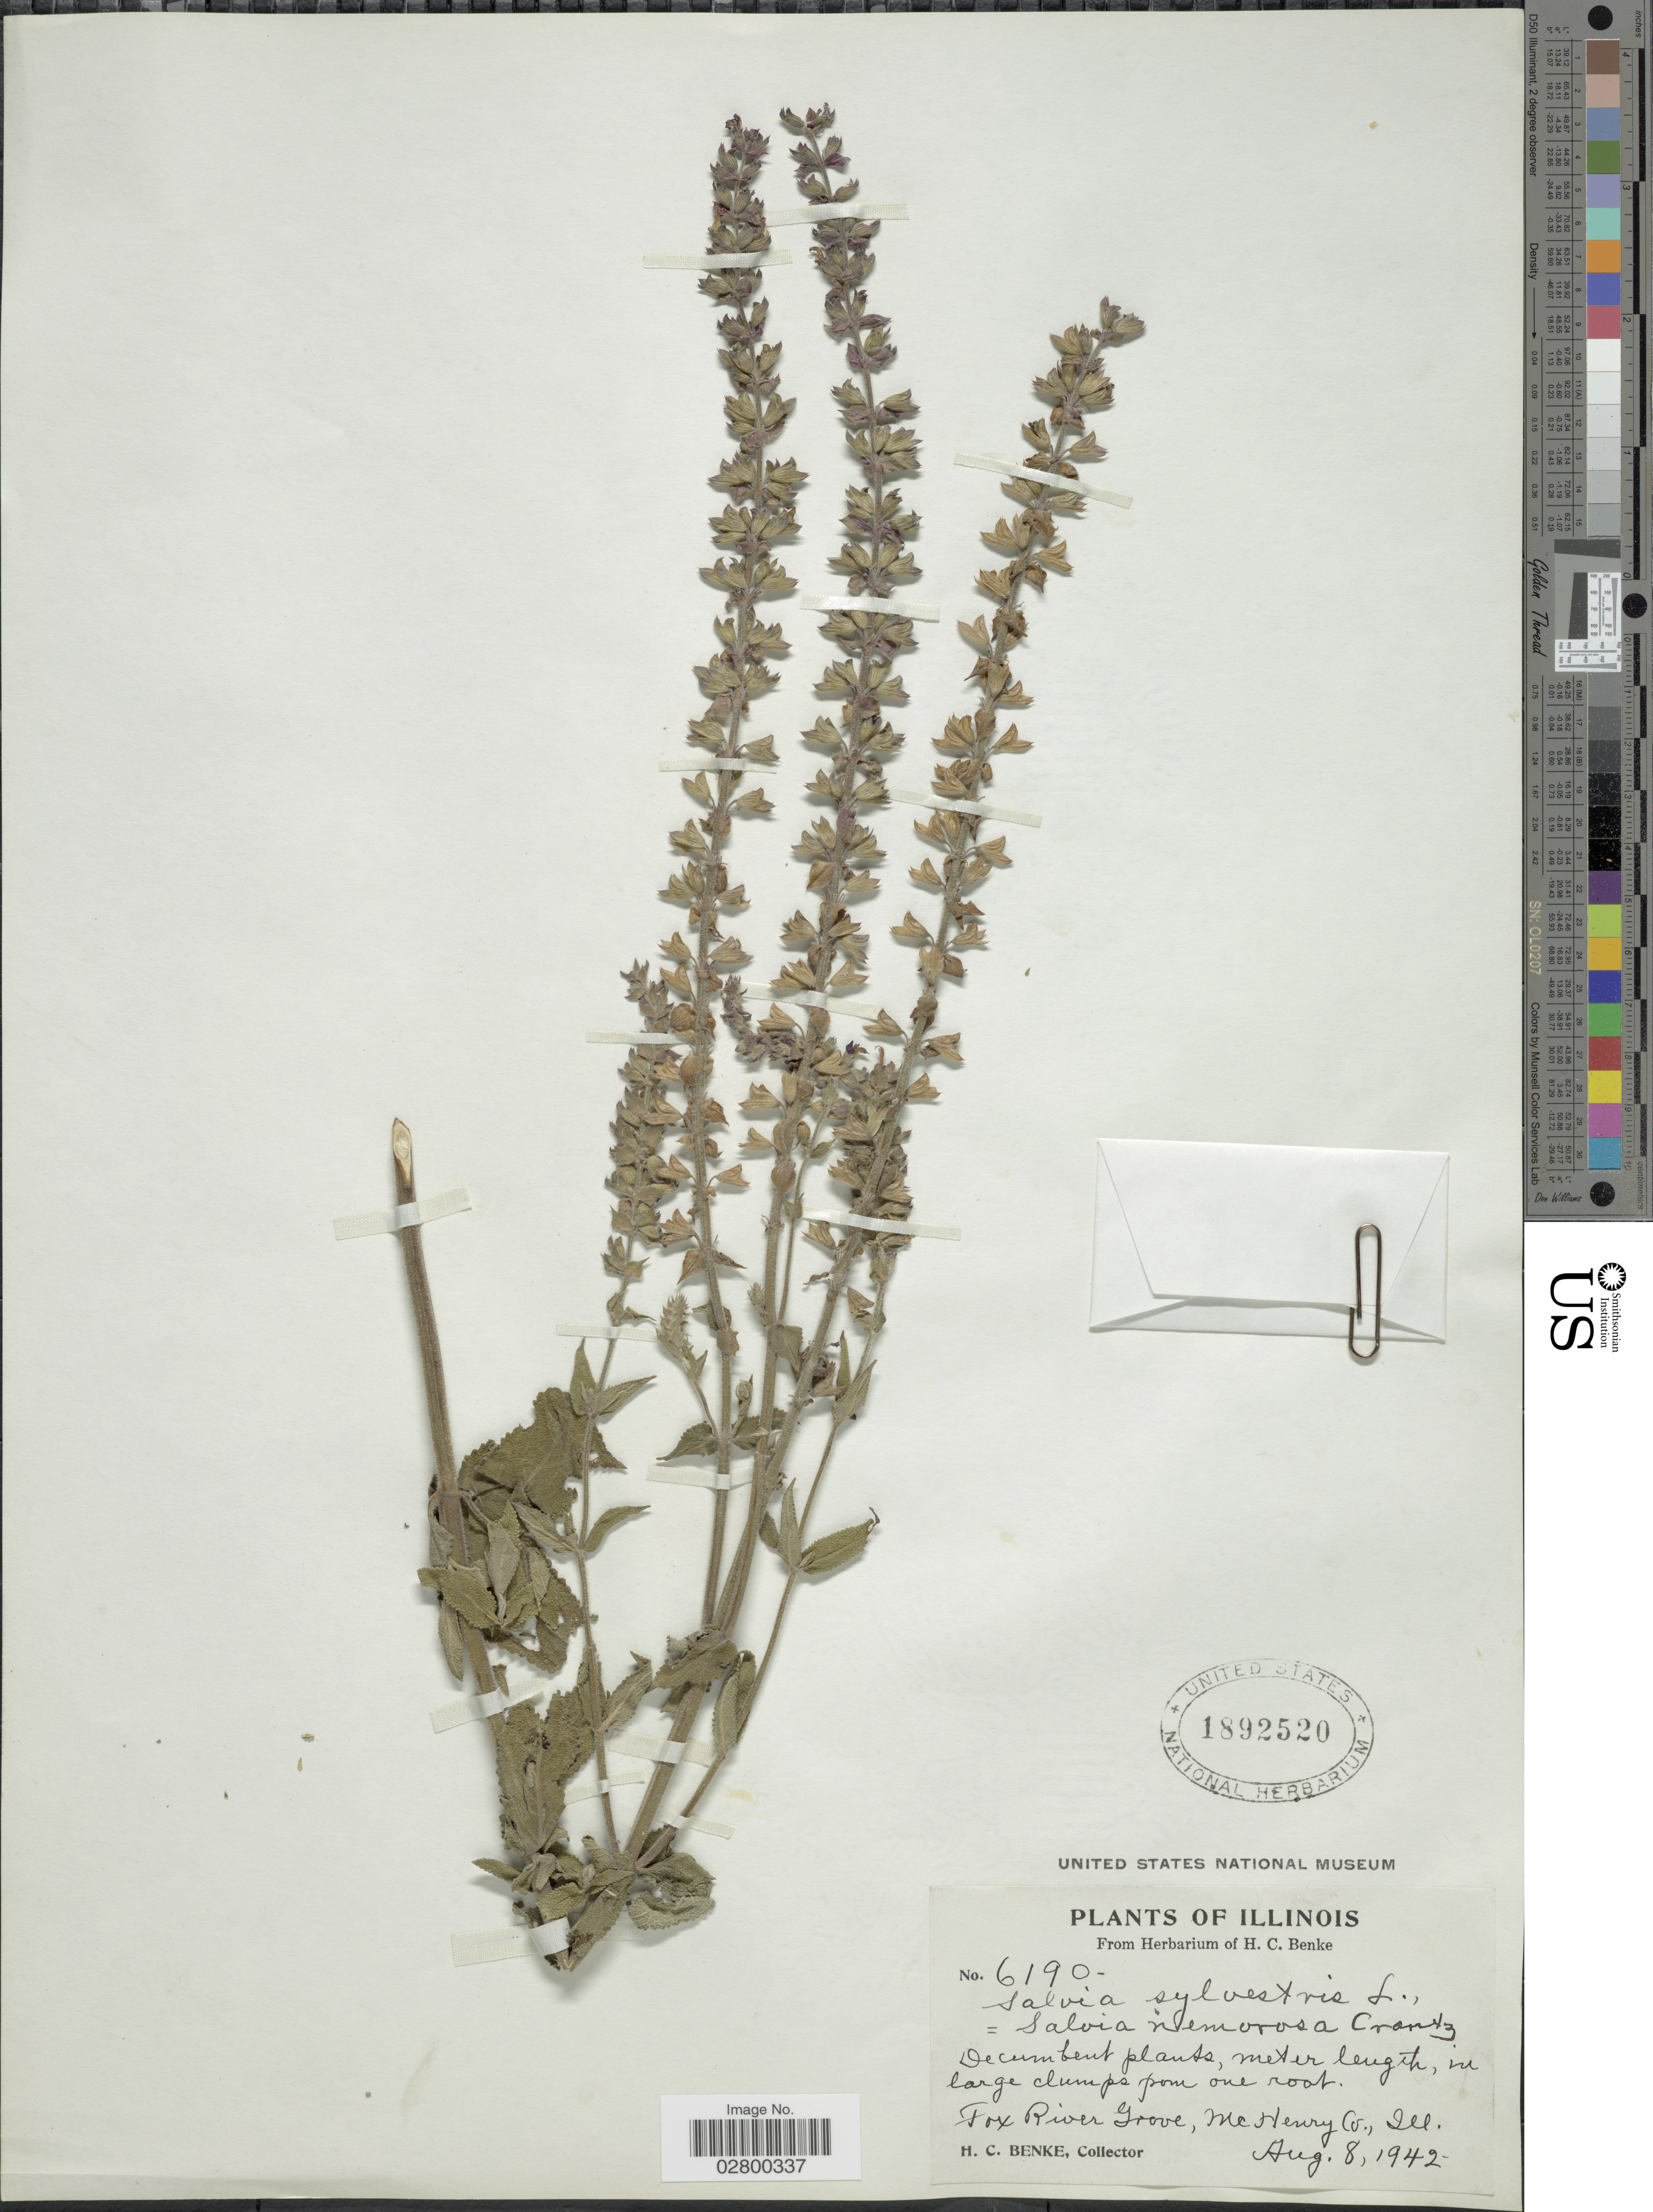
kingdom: Plantae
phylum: Tracheophyta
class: Magnoliopsida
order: Lamiales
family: Lamiaceae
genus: Salvia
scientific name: Salvia sylvestris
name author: L.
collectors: H. Benke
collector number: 6190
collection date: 1942-08-08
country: United States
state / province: Illinois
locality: Fox River Grove, McHenry Co.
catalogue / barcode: US 1892520